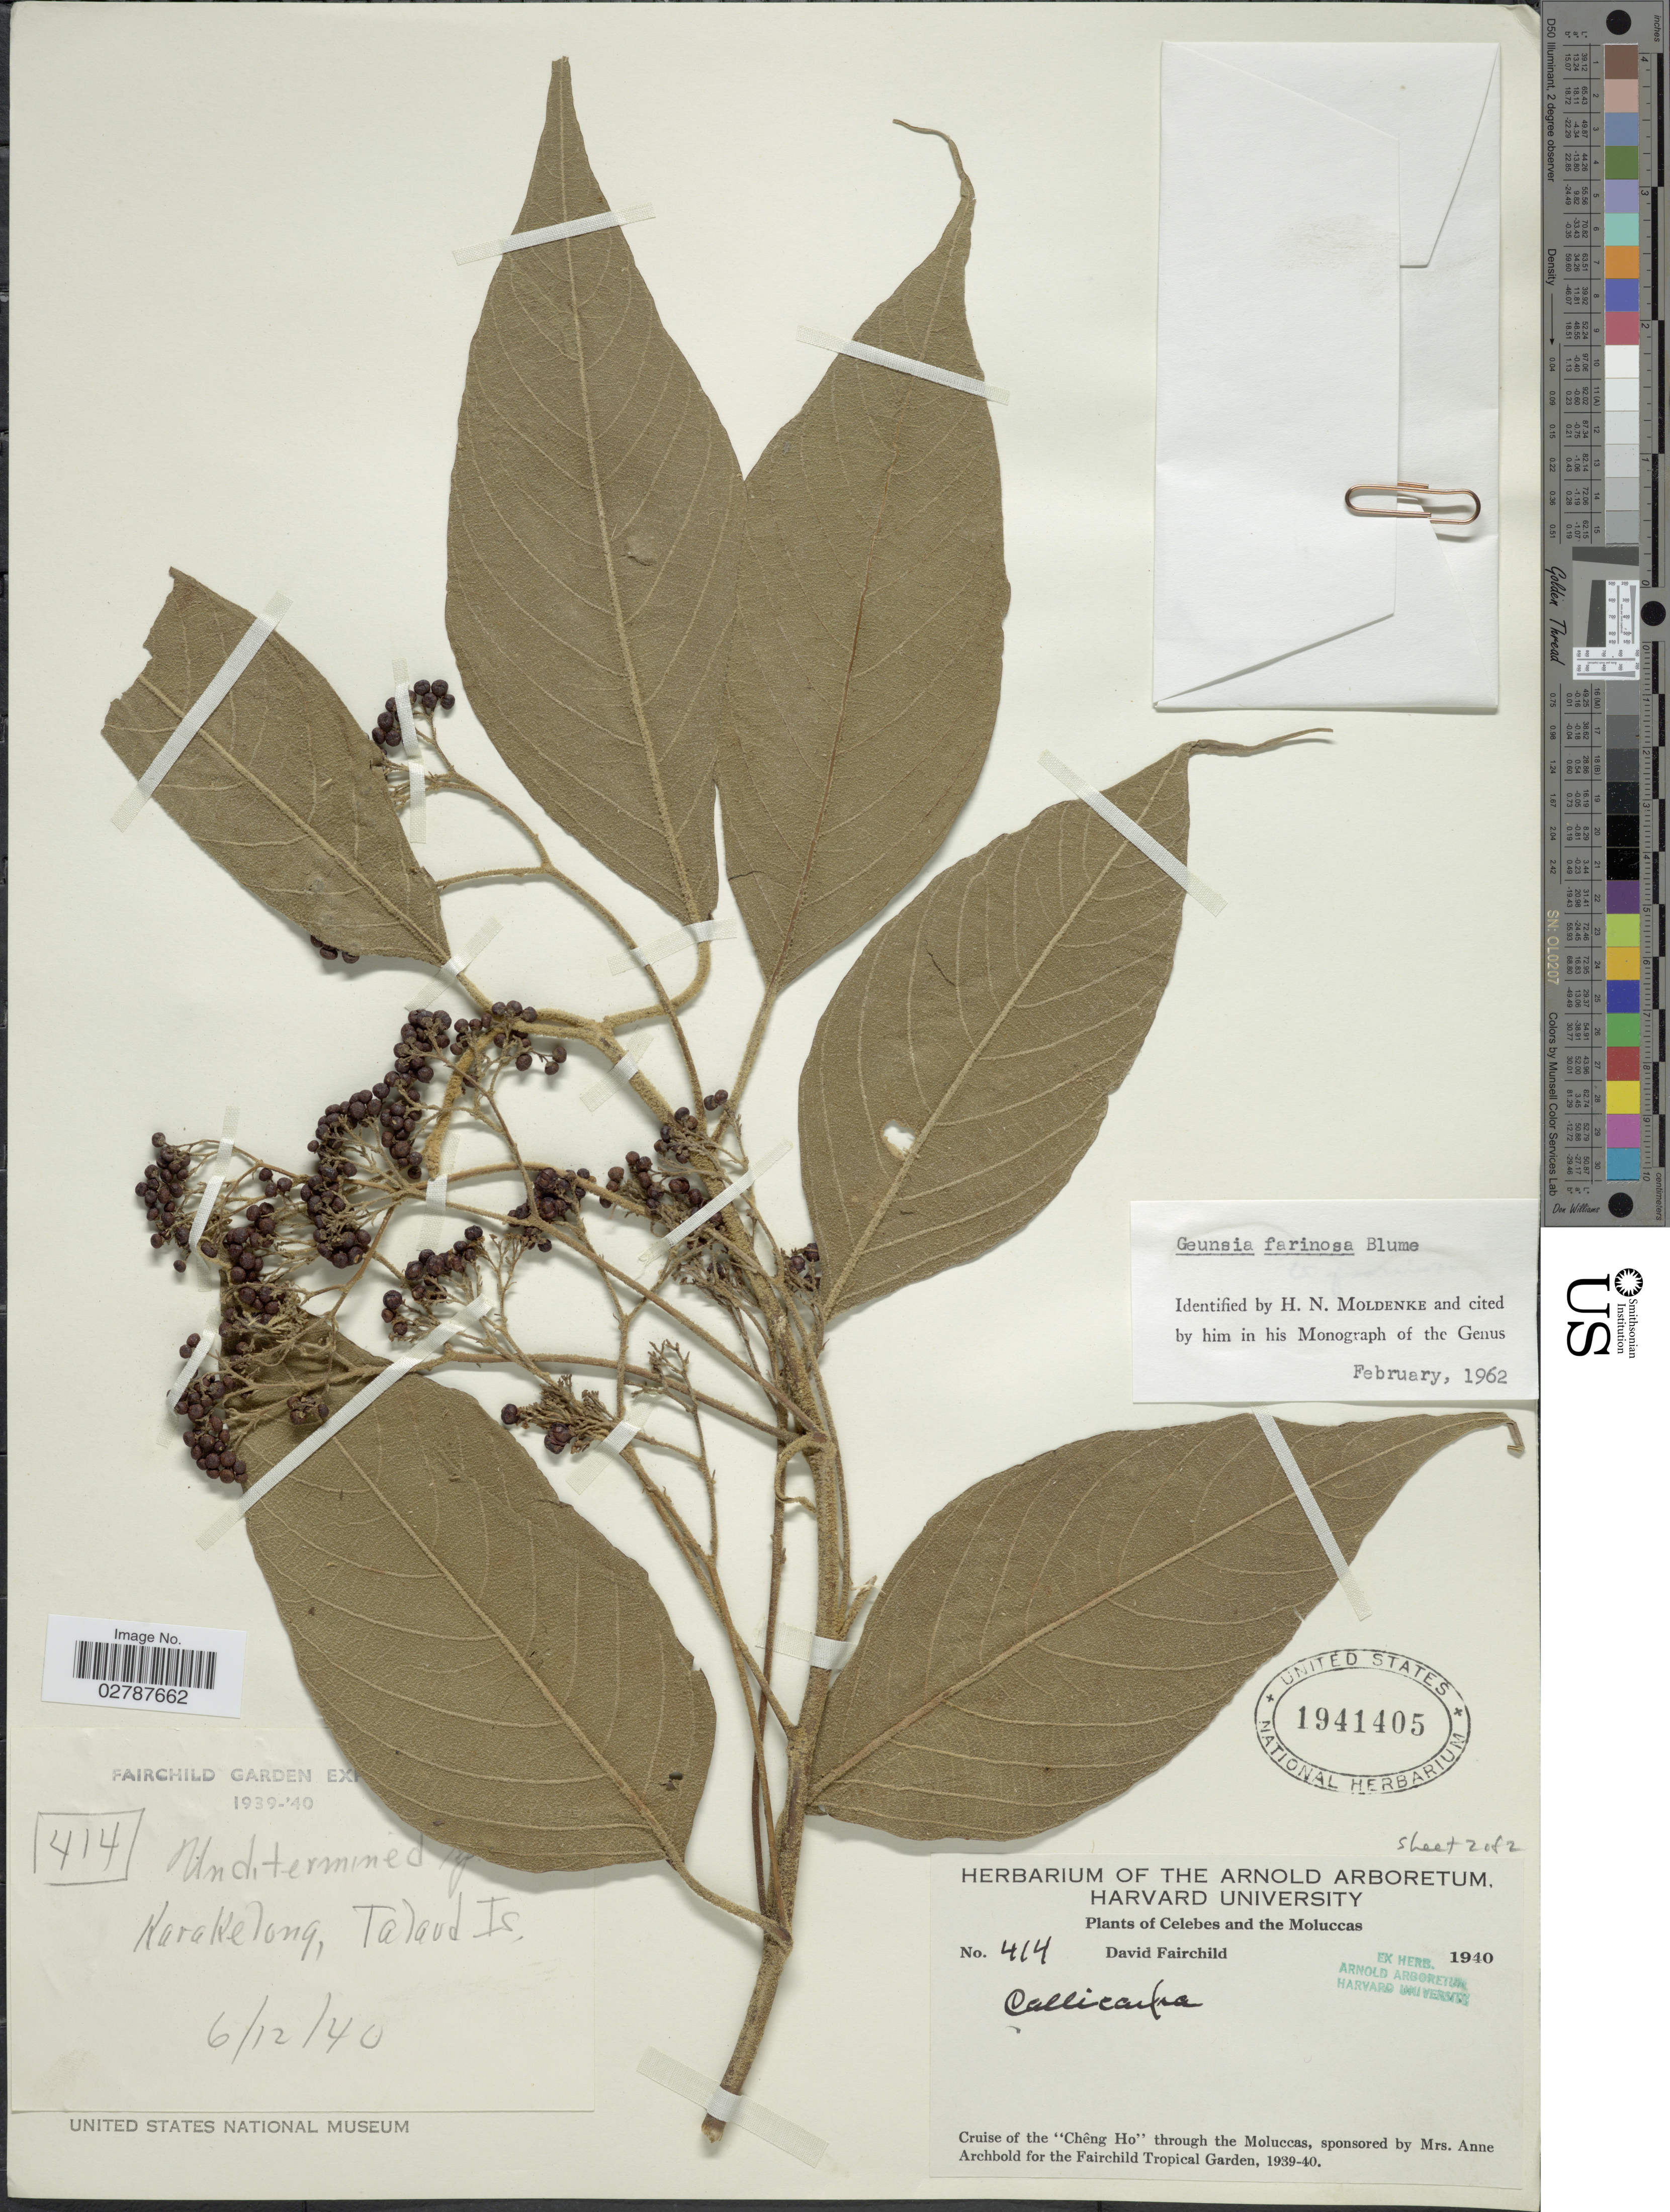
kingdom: Plantae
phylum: Tracheophyta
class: Magnoliopsida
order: Lamiales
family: Lamiaceae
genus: Callicarpa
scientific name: Callicarpa farinosa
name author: Roxb. ex C.B. Clarke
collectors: D. Fairchild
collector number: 414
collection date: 1940-06-12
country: Indonesia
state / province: Maluku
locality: Celebes and the Moluccas. Karakelong, Talaud. Is.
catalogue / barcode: US 1941405